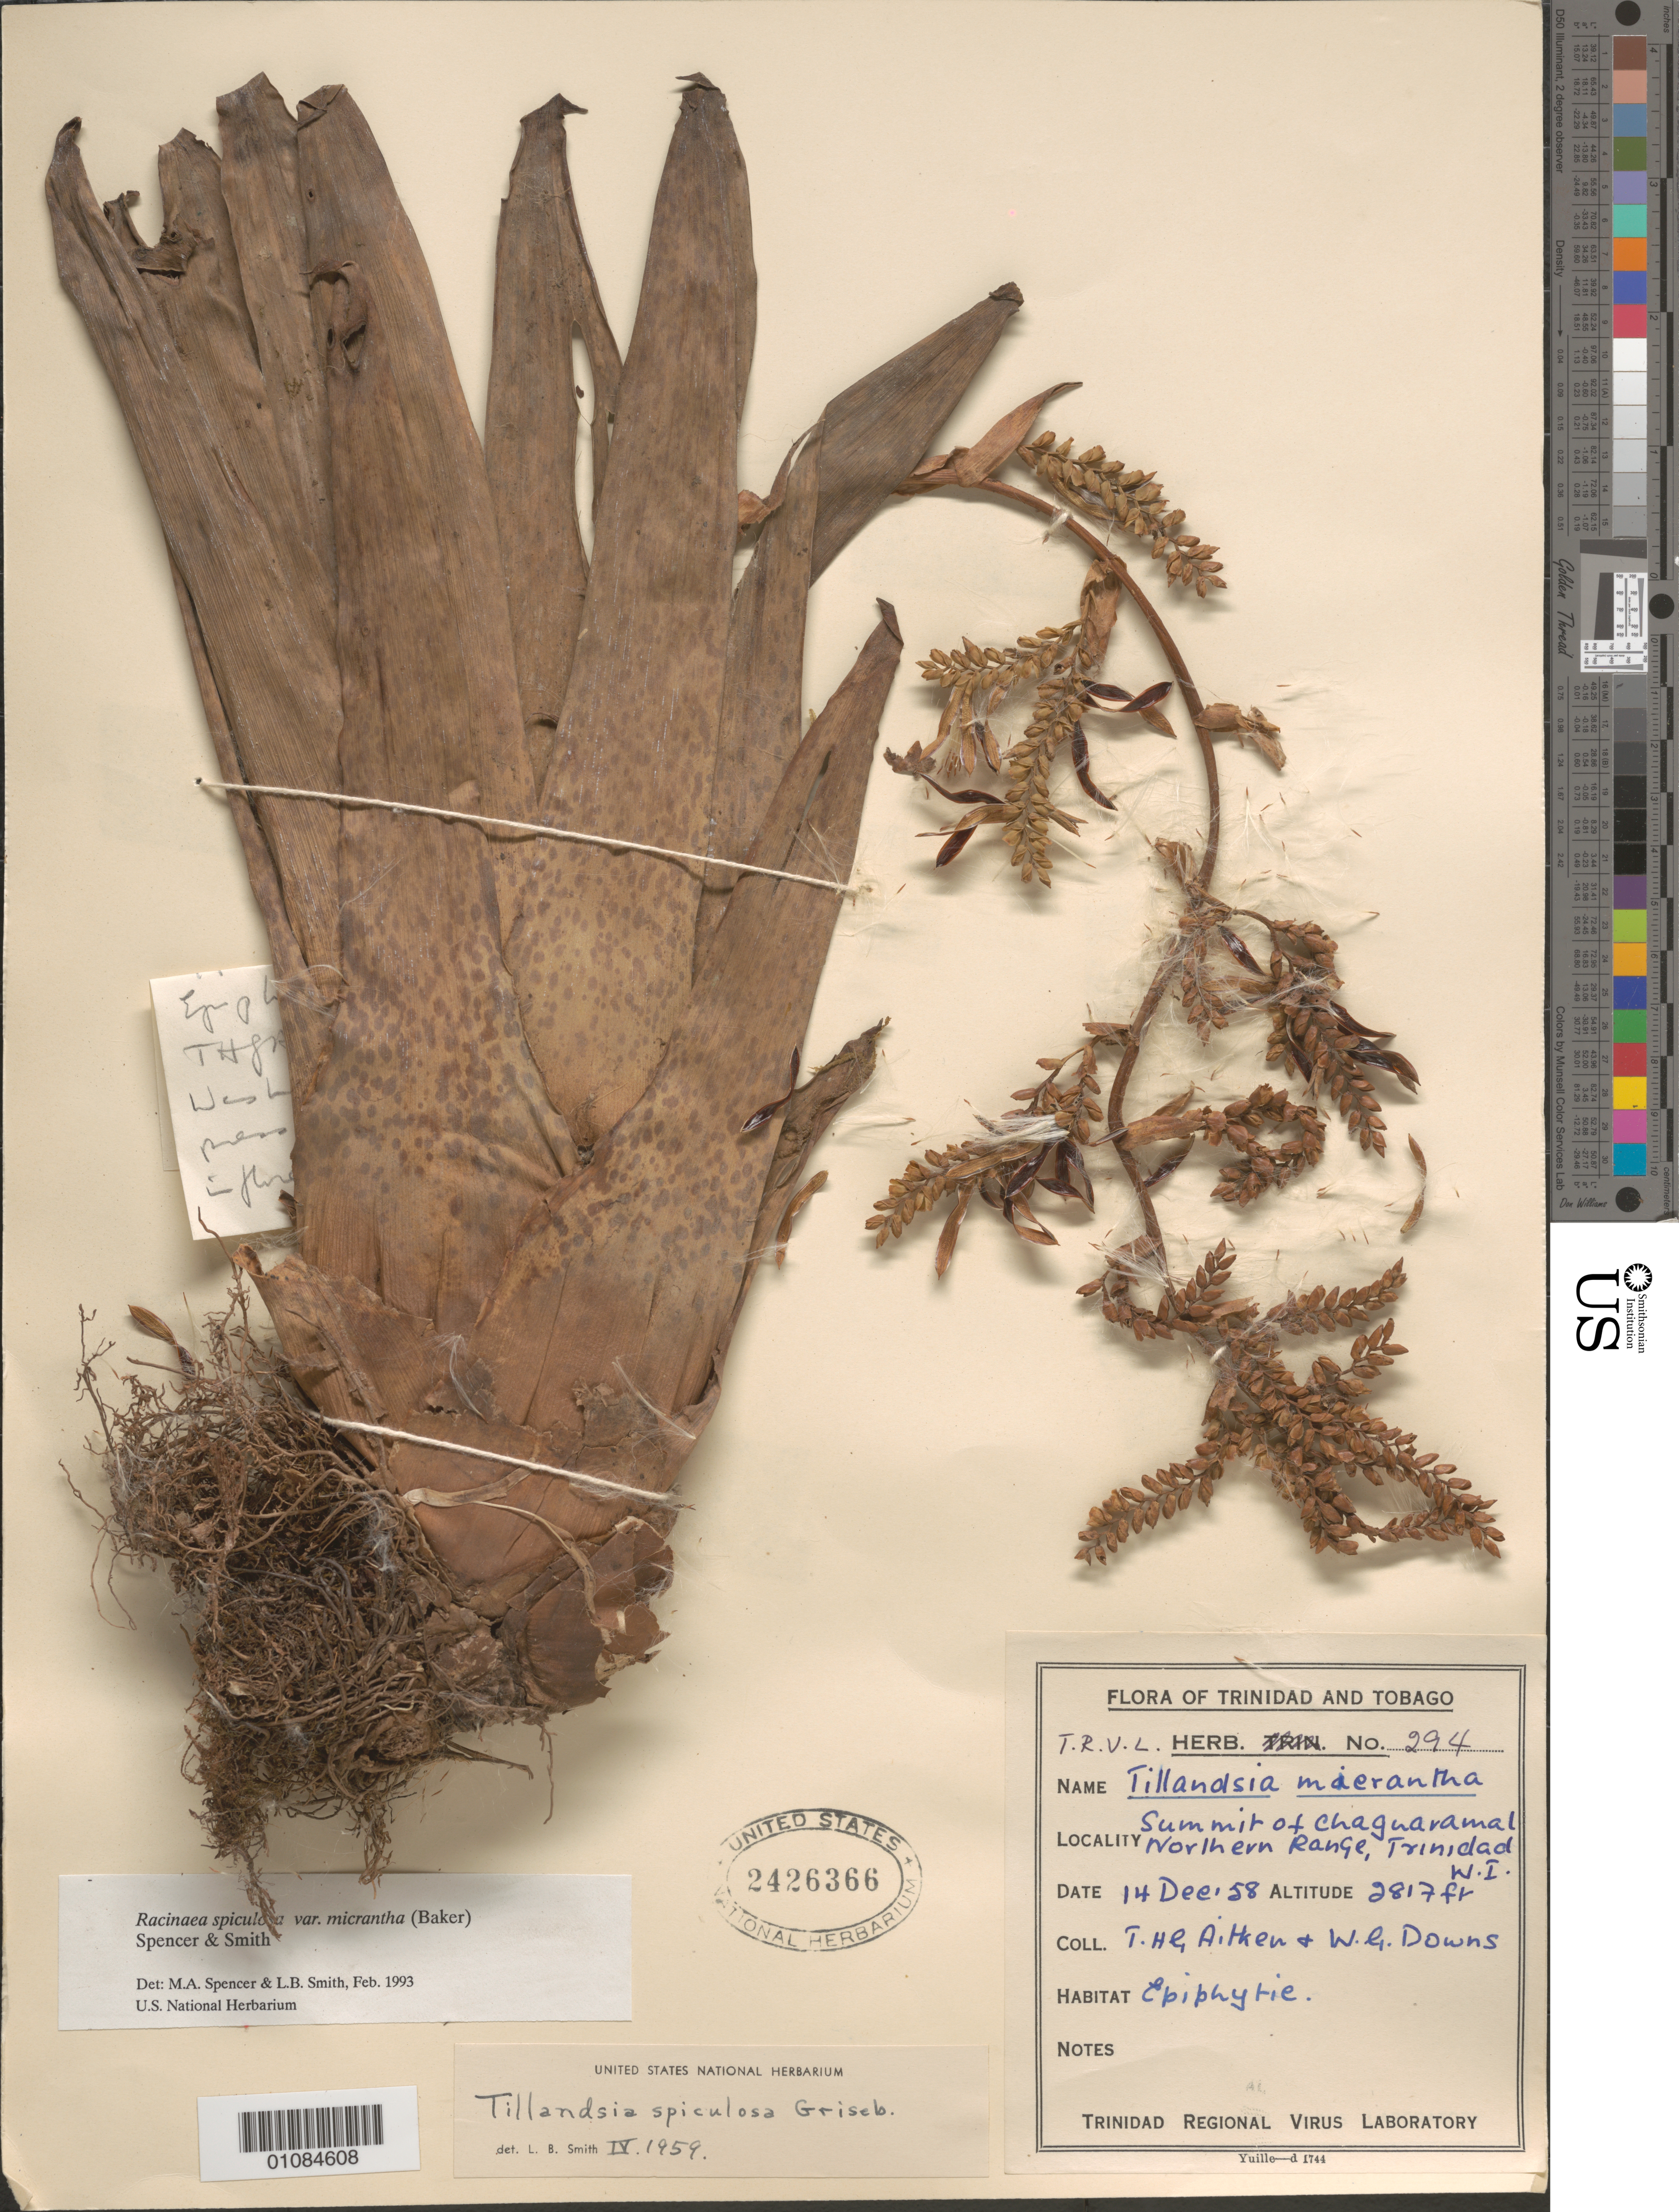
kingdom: Plantae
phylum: Tracheophyta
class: Liliopsida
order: Poales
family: Bromeliaceae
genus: Racinaea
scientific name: Racinaea spiculosa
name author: (Griseb.) M.A. Spencer & L.B. Sm.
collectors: T. Aitken & W. G. Downs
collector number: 294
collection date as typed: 14 Dec 1958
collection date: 1958-12-14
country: Trinidad and Tobago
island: Trinidad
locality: Summit of Chaguaramal Northern Range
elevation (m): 859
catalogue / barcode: US 2426366